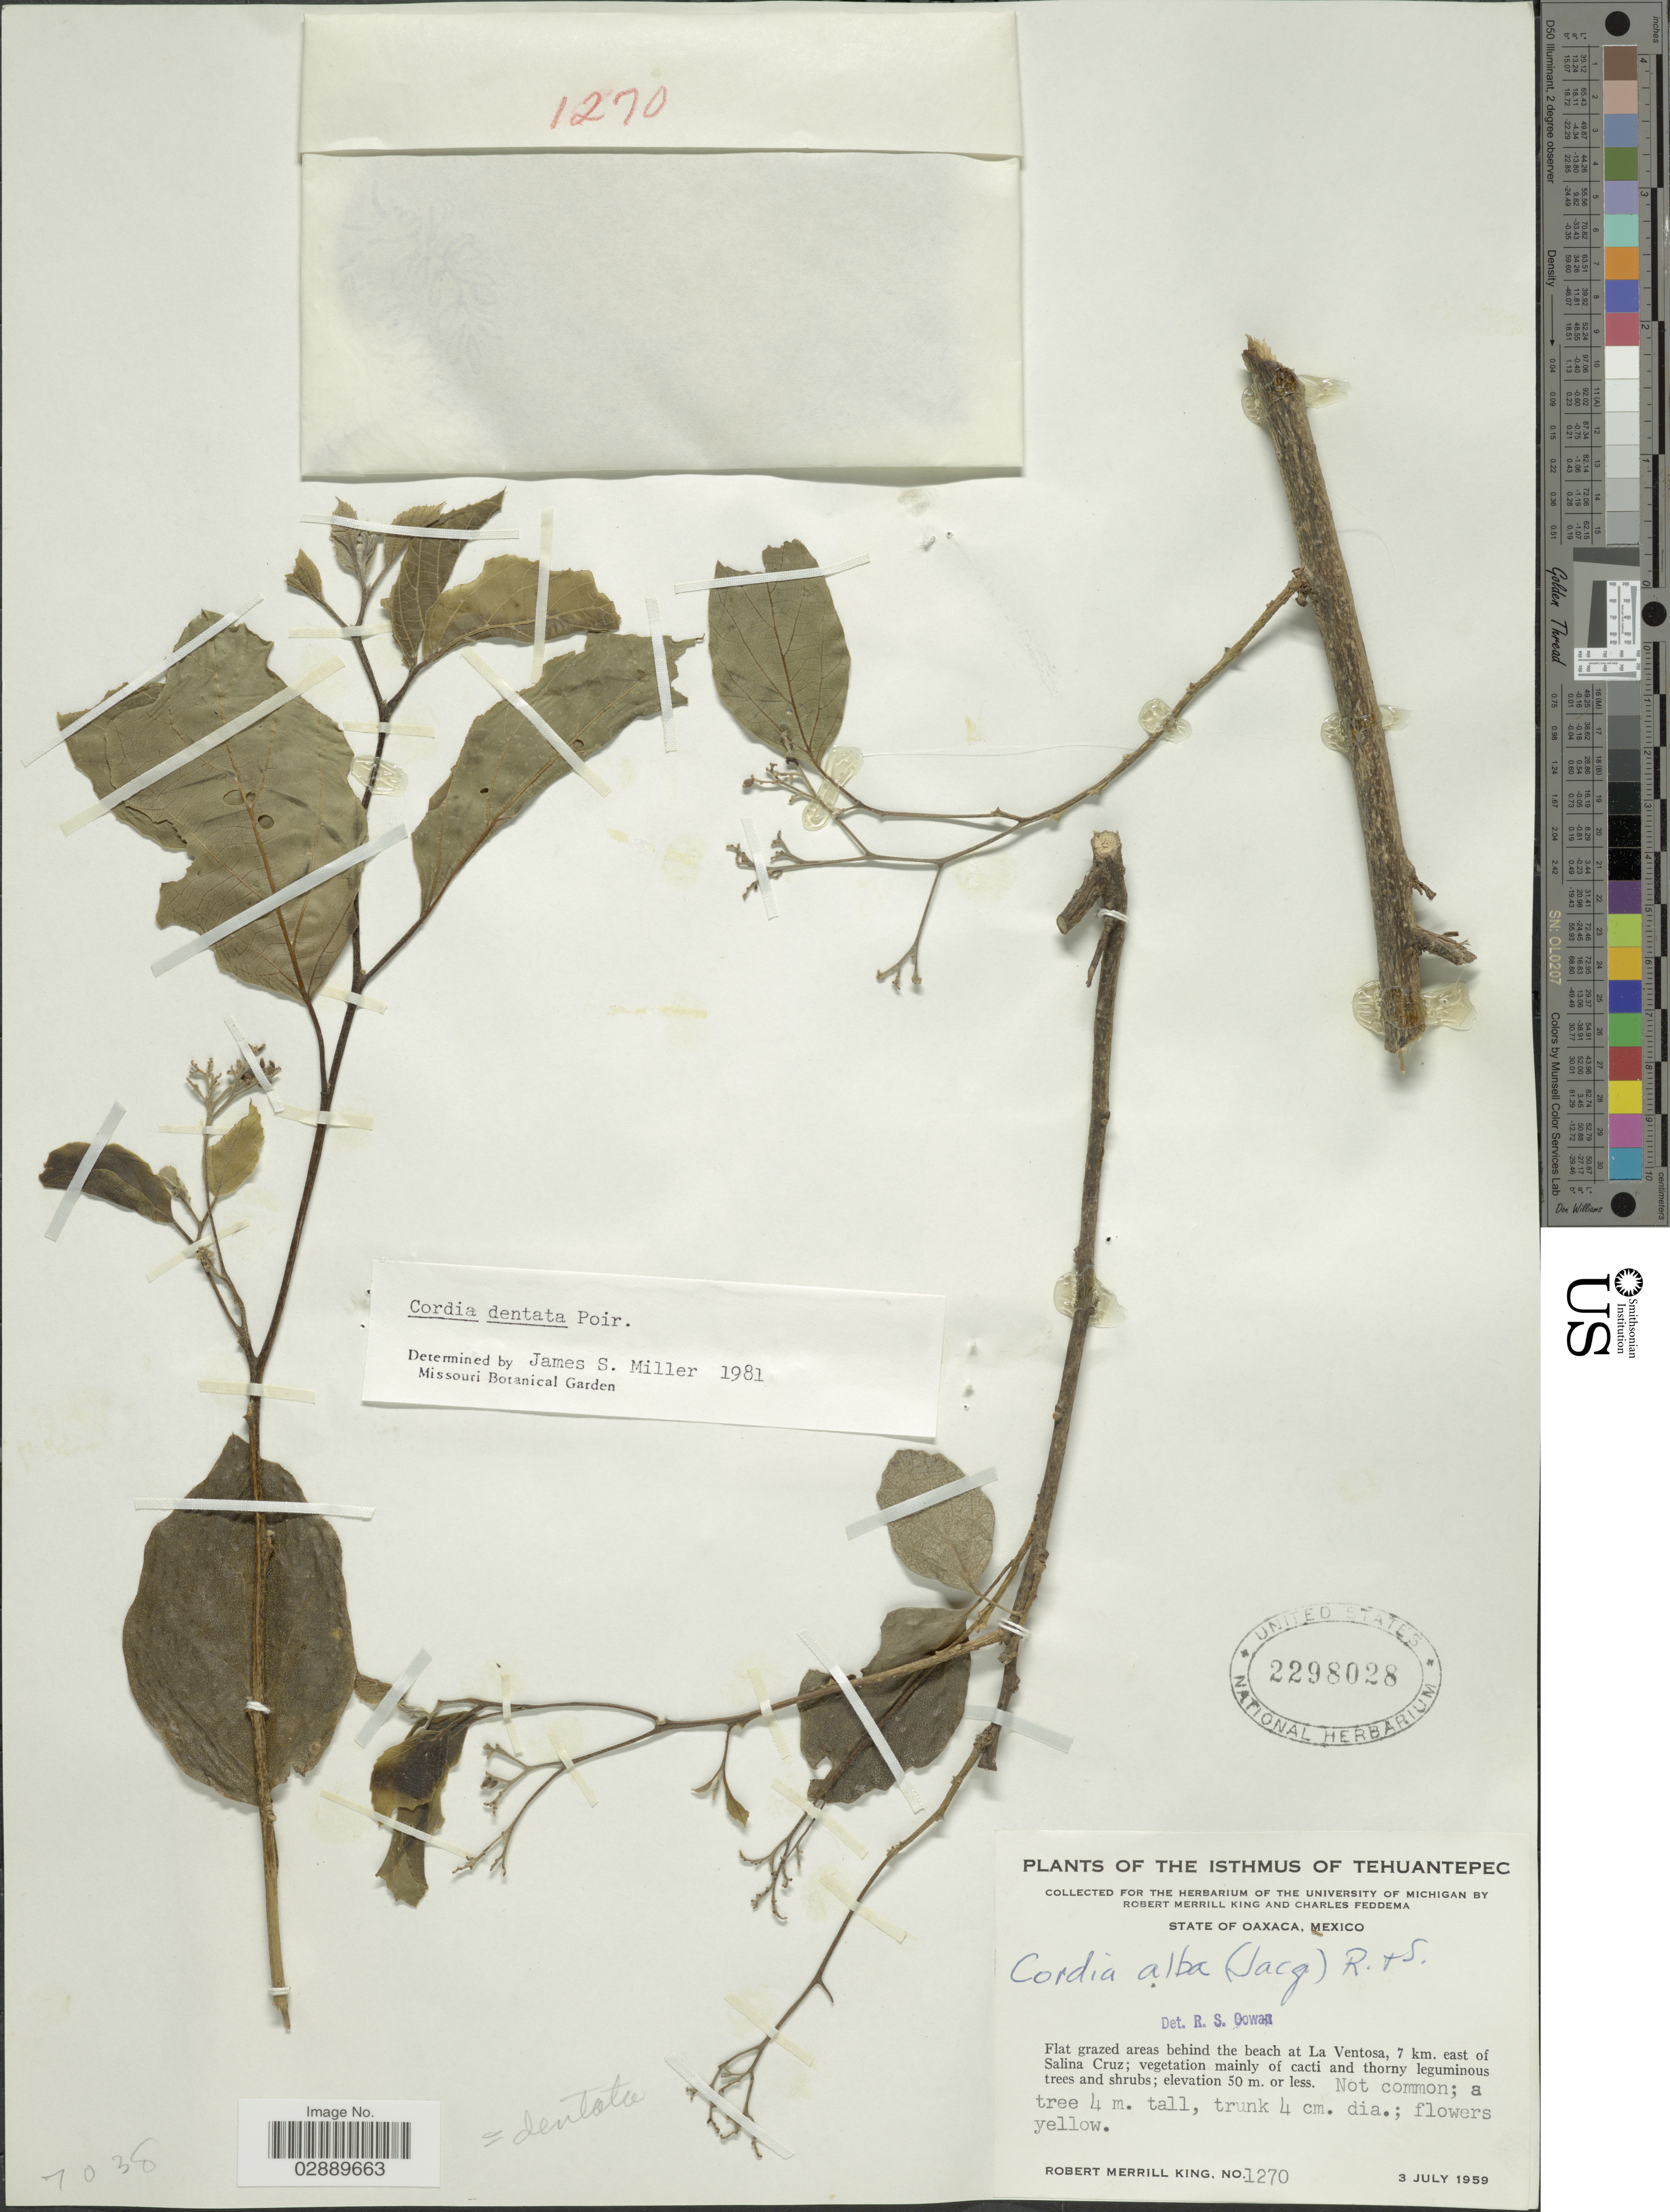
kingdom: Plantae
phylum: Tracheophyta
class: Magnoliopsida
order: Boraginales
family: Cordiaceae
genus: Cordia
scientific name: Cordia dentata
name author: Poir.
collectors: R. M. King & C. Feddema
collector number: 1270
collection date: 1959-07-03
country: Mexico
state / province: Oaxaca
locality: The isthmus of Tehuantepec. Flat grazed areas behind the beach at La Ventosa, 7 km. east of Salina Cruz.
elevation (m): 50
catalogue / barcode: US 2298028